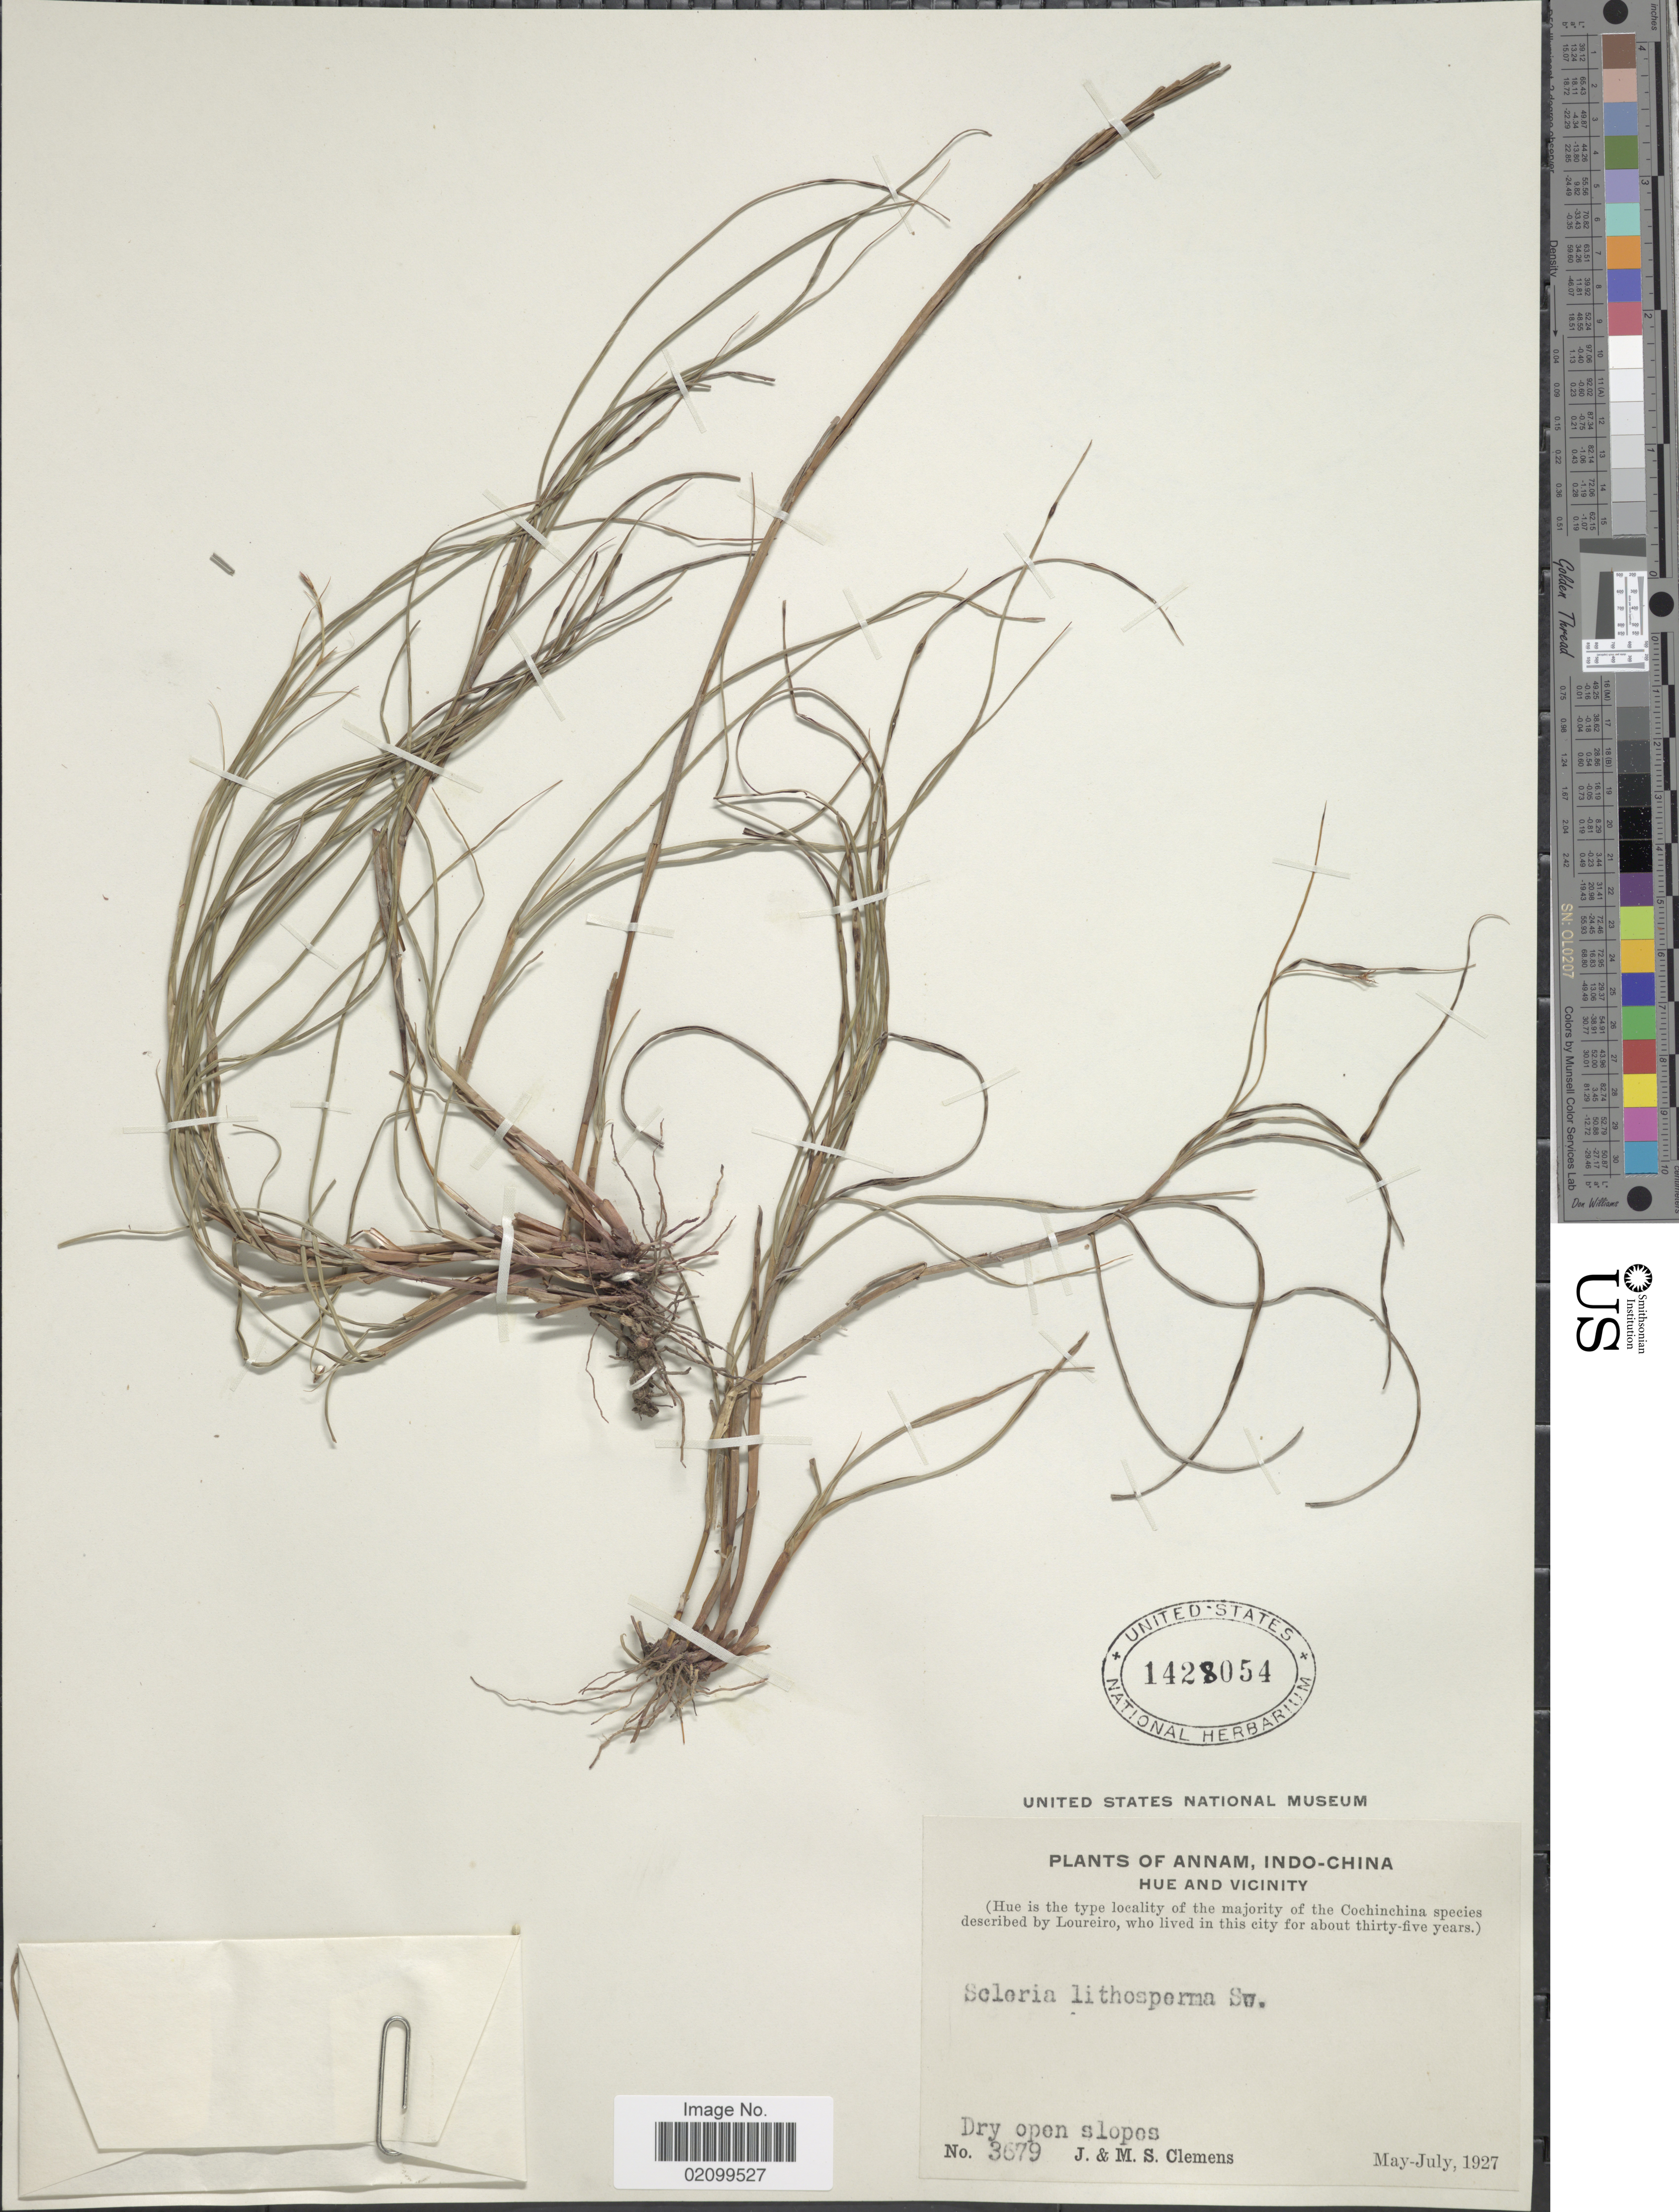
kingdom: Plantae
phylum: Tracheophyta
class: Liliopsida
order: Poales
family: Cyperaceae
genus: Scleria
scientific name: Scleria lithosperma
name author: (L.) Sw.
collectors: J. Clemens & M. S. Clemens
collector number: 3679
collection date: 1927-05/1927-07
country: Vietnam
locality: Annam. Indo- China. Hue and Vicinity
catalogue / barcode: US 1428054